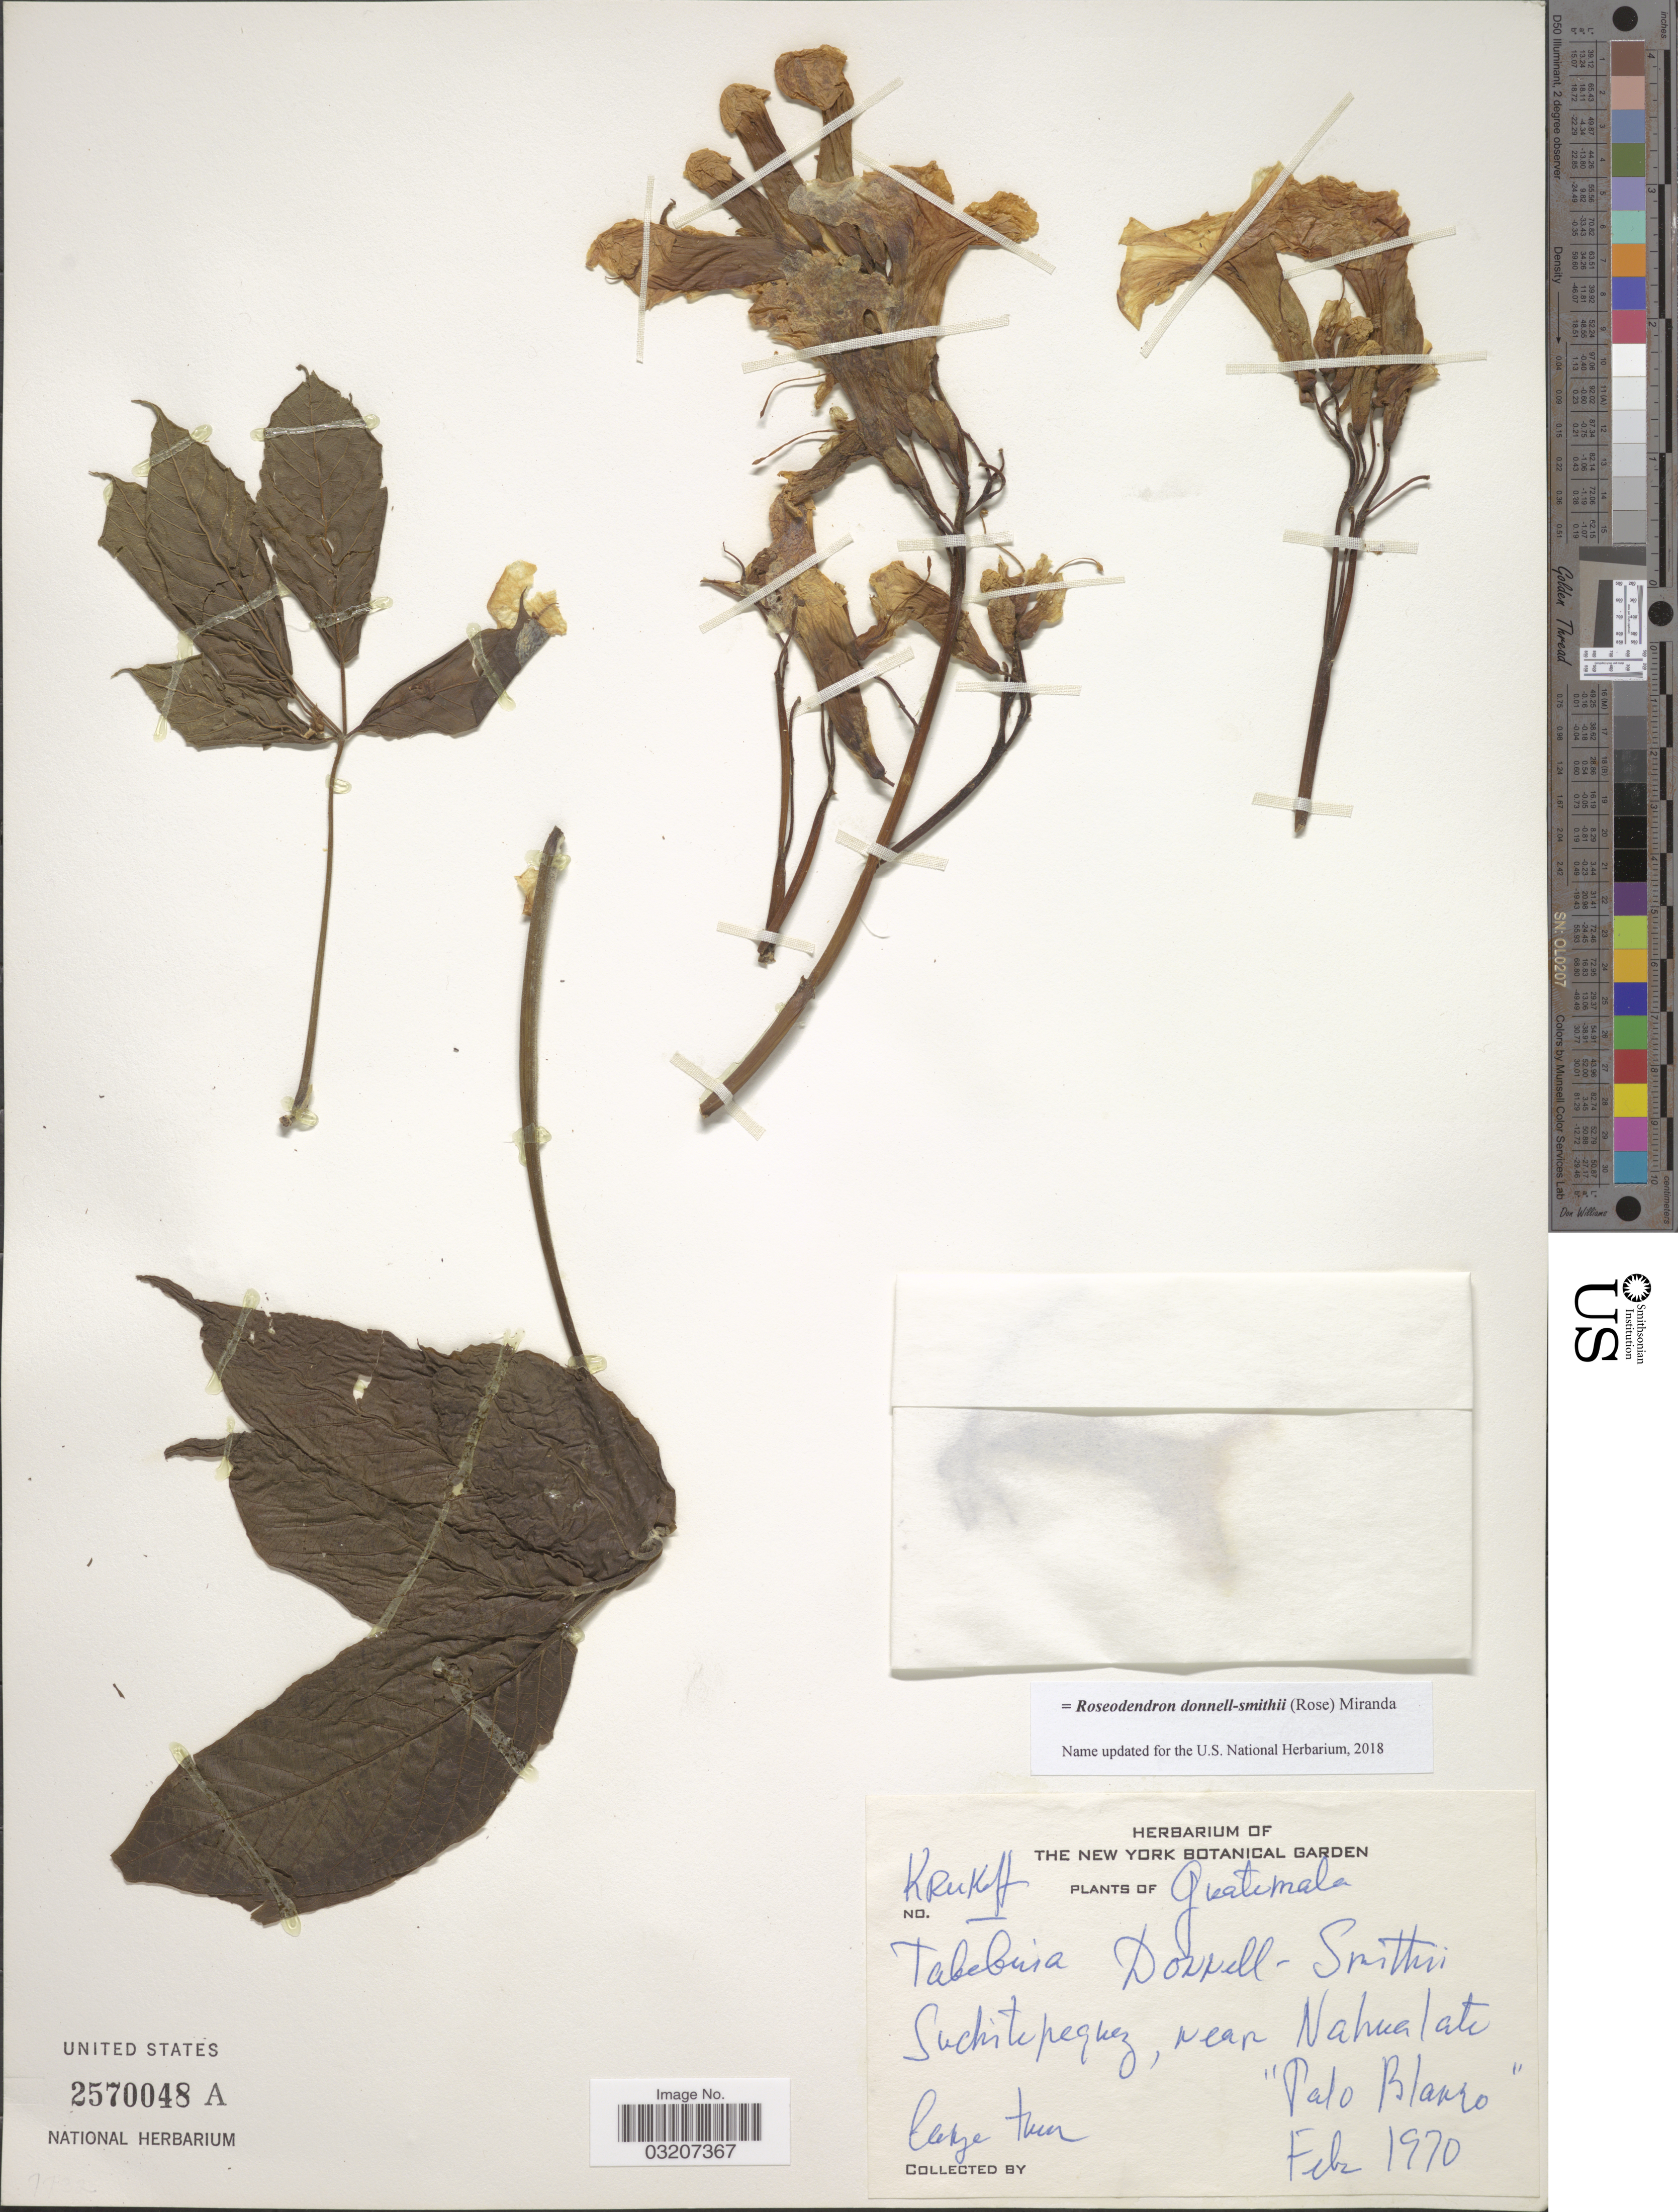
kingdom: Plantae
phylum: Tracheophyta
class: Magnoliopsida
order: Lamiales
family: Bignoniaceae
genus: Roseodendron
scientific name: Roseodendron donnell-smithii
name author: (Rose) Miranda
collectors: Krukoff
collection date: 1970-02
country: Guatemala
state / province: Suchitepéquez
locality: Near Nahualate.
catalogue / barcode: US 2570048A